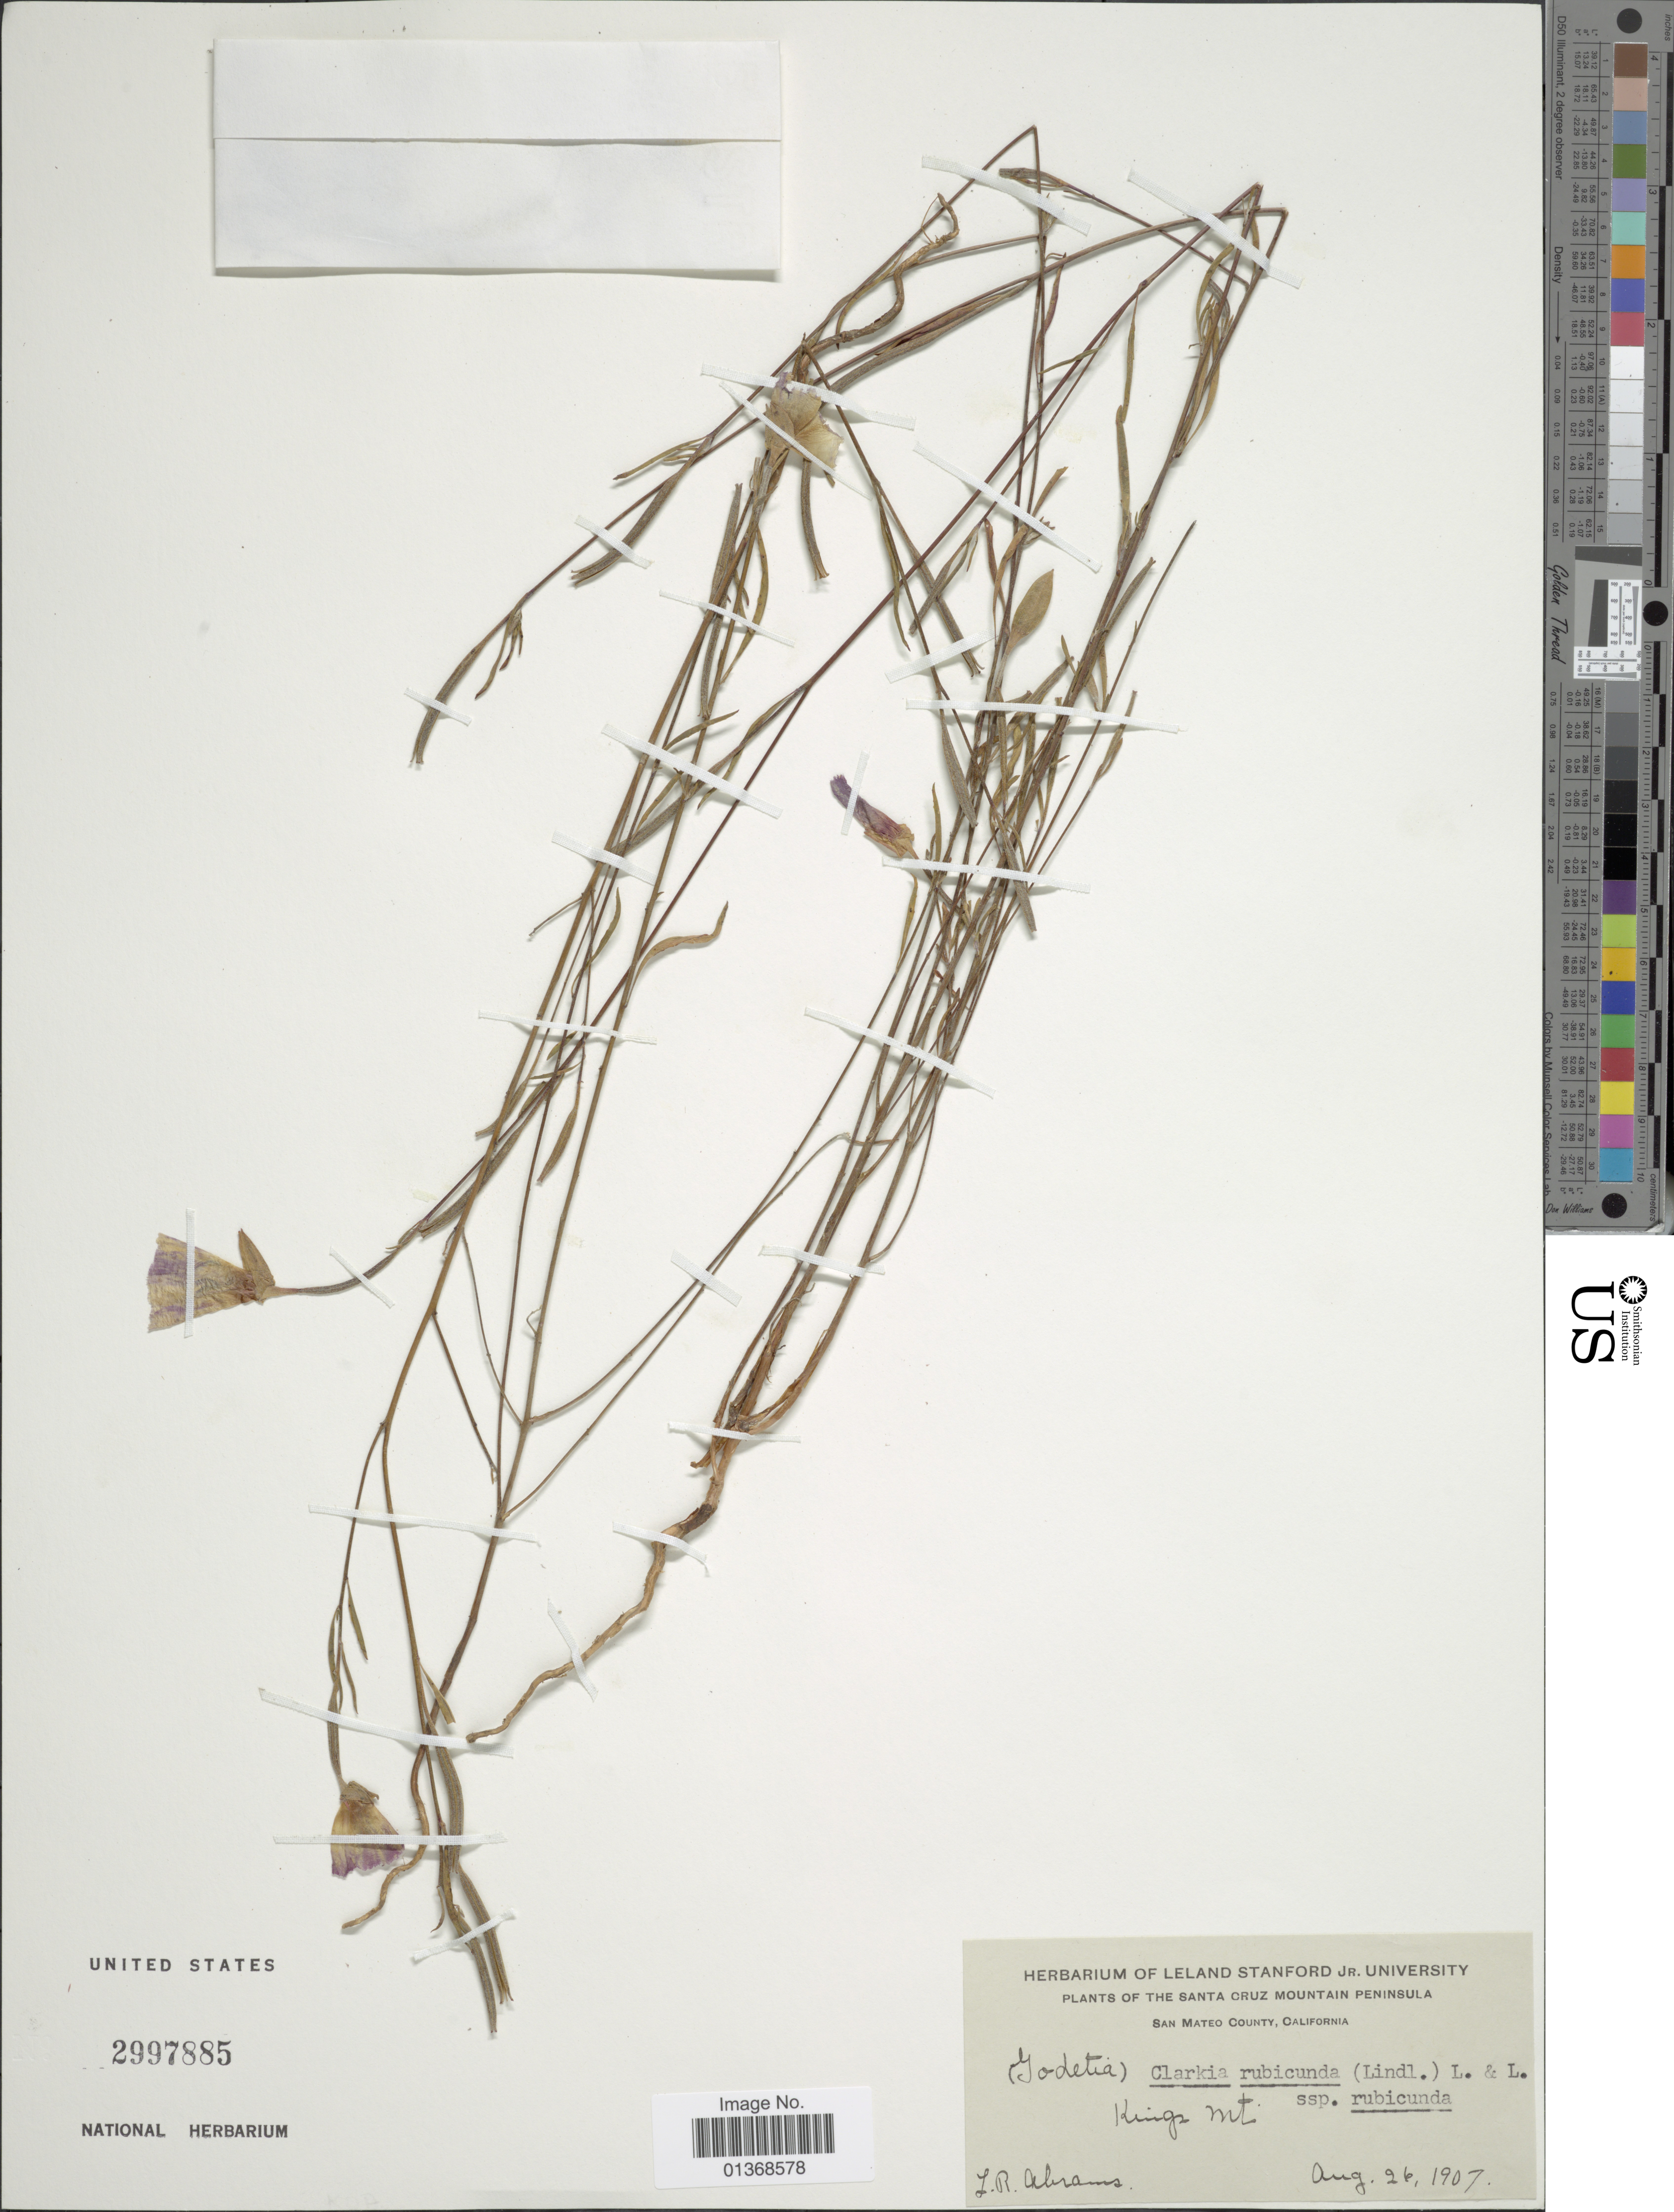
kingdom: Plantae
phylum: Tracheophyta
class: Magnoliopsida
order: Myrtales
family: Onagraceae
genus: Clarkia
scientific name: Clarkia rubicunda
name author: (Lindl.) F. H. Lewis & M.R. Lewis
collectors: L. Abrams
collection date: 1907-08-26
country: United States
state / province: California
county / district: San Mateo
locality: Santa Cruz Mountain Peninsula, San Mateo County, Kings Mt.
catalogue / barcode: US 2997885